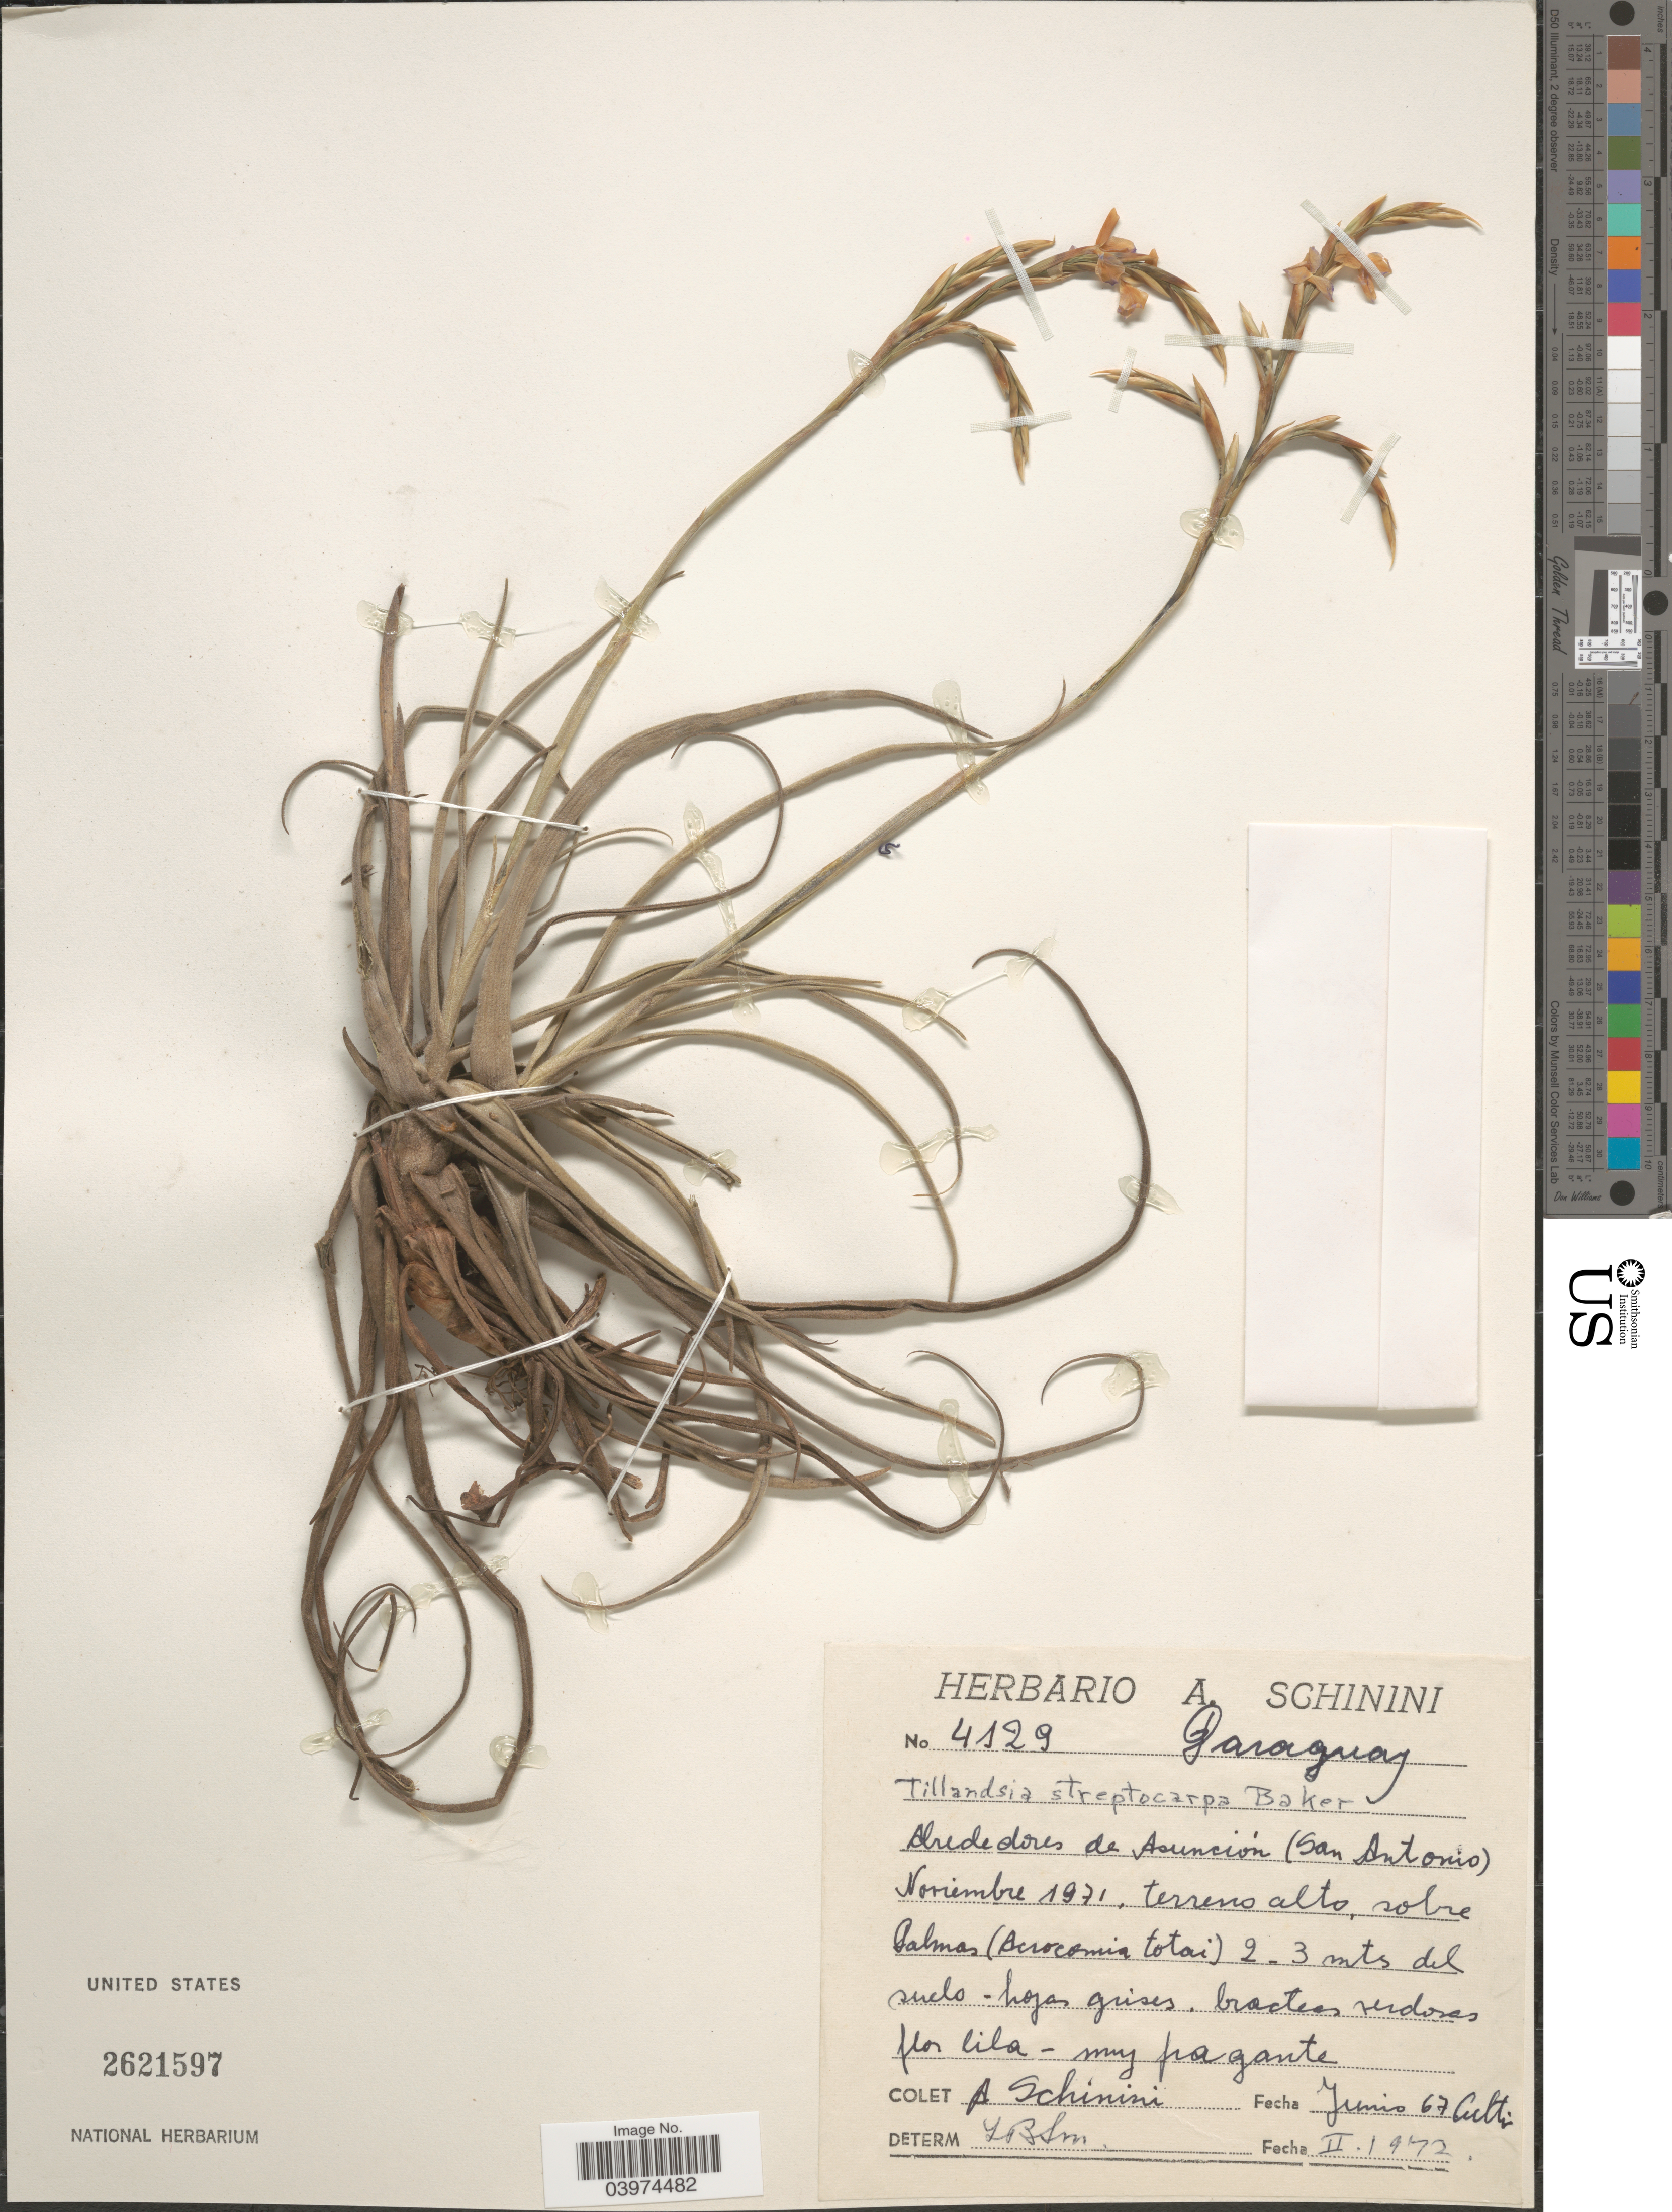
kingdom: Plantae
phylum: Tracheophyta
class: Liliopsida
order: Poales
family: Bromeliaceae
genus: Tillandsia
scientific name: Tillandsia streptocarpa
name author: Baker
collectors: A. Schinini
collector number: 4129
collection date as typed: Transcribed d/m/y: /6/67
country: Paraguay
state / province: Asuncion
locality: Alrededores de Asunción (San Antonio).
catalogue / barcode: US 2621597